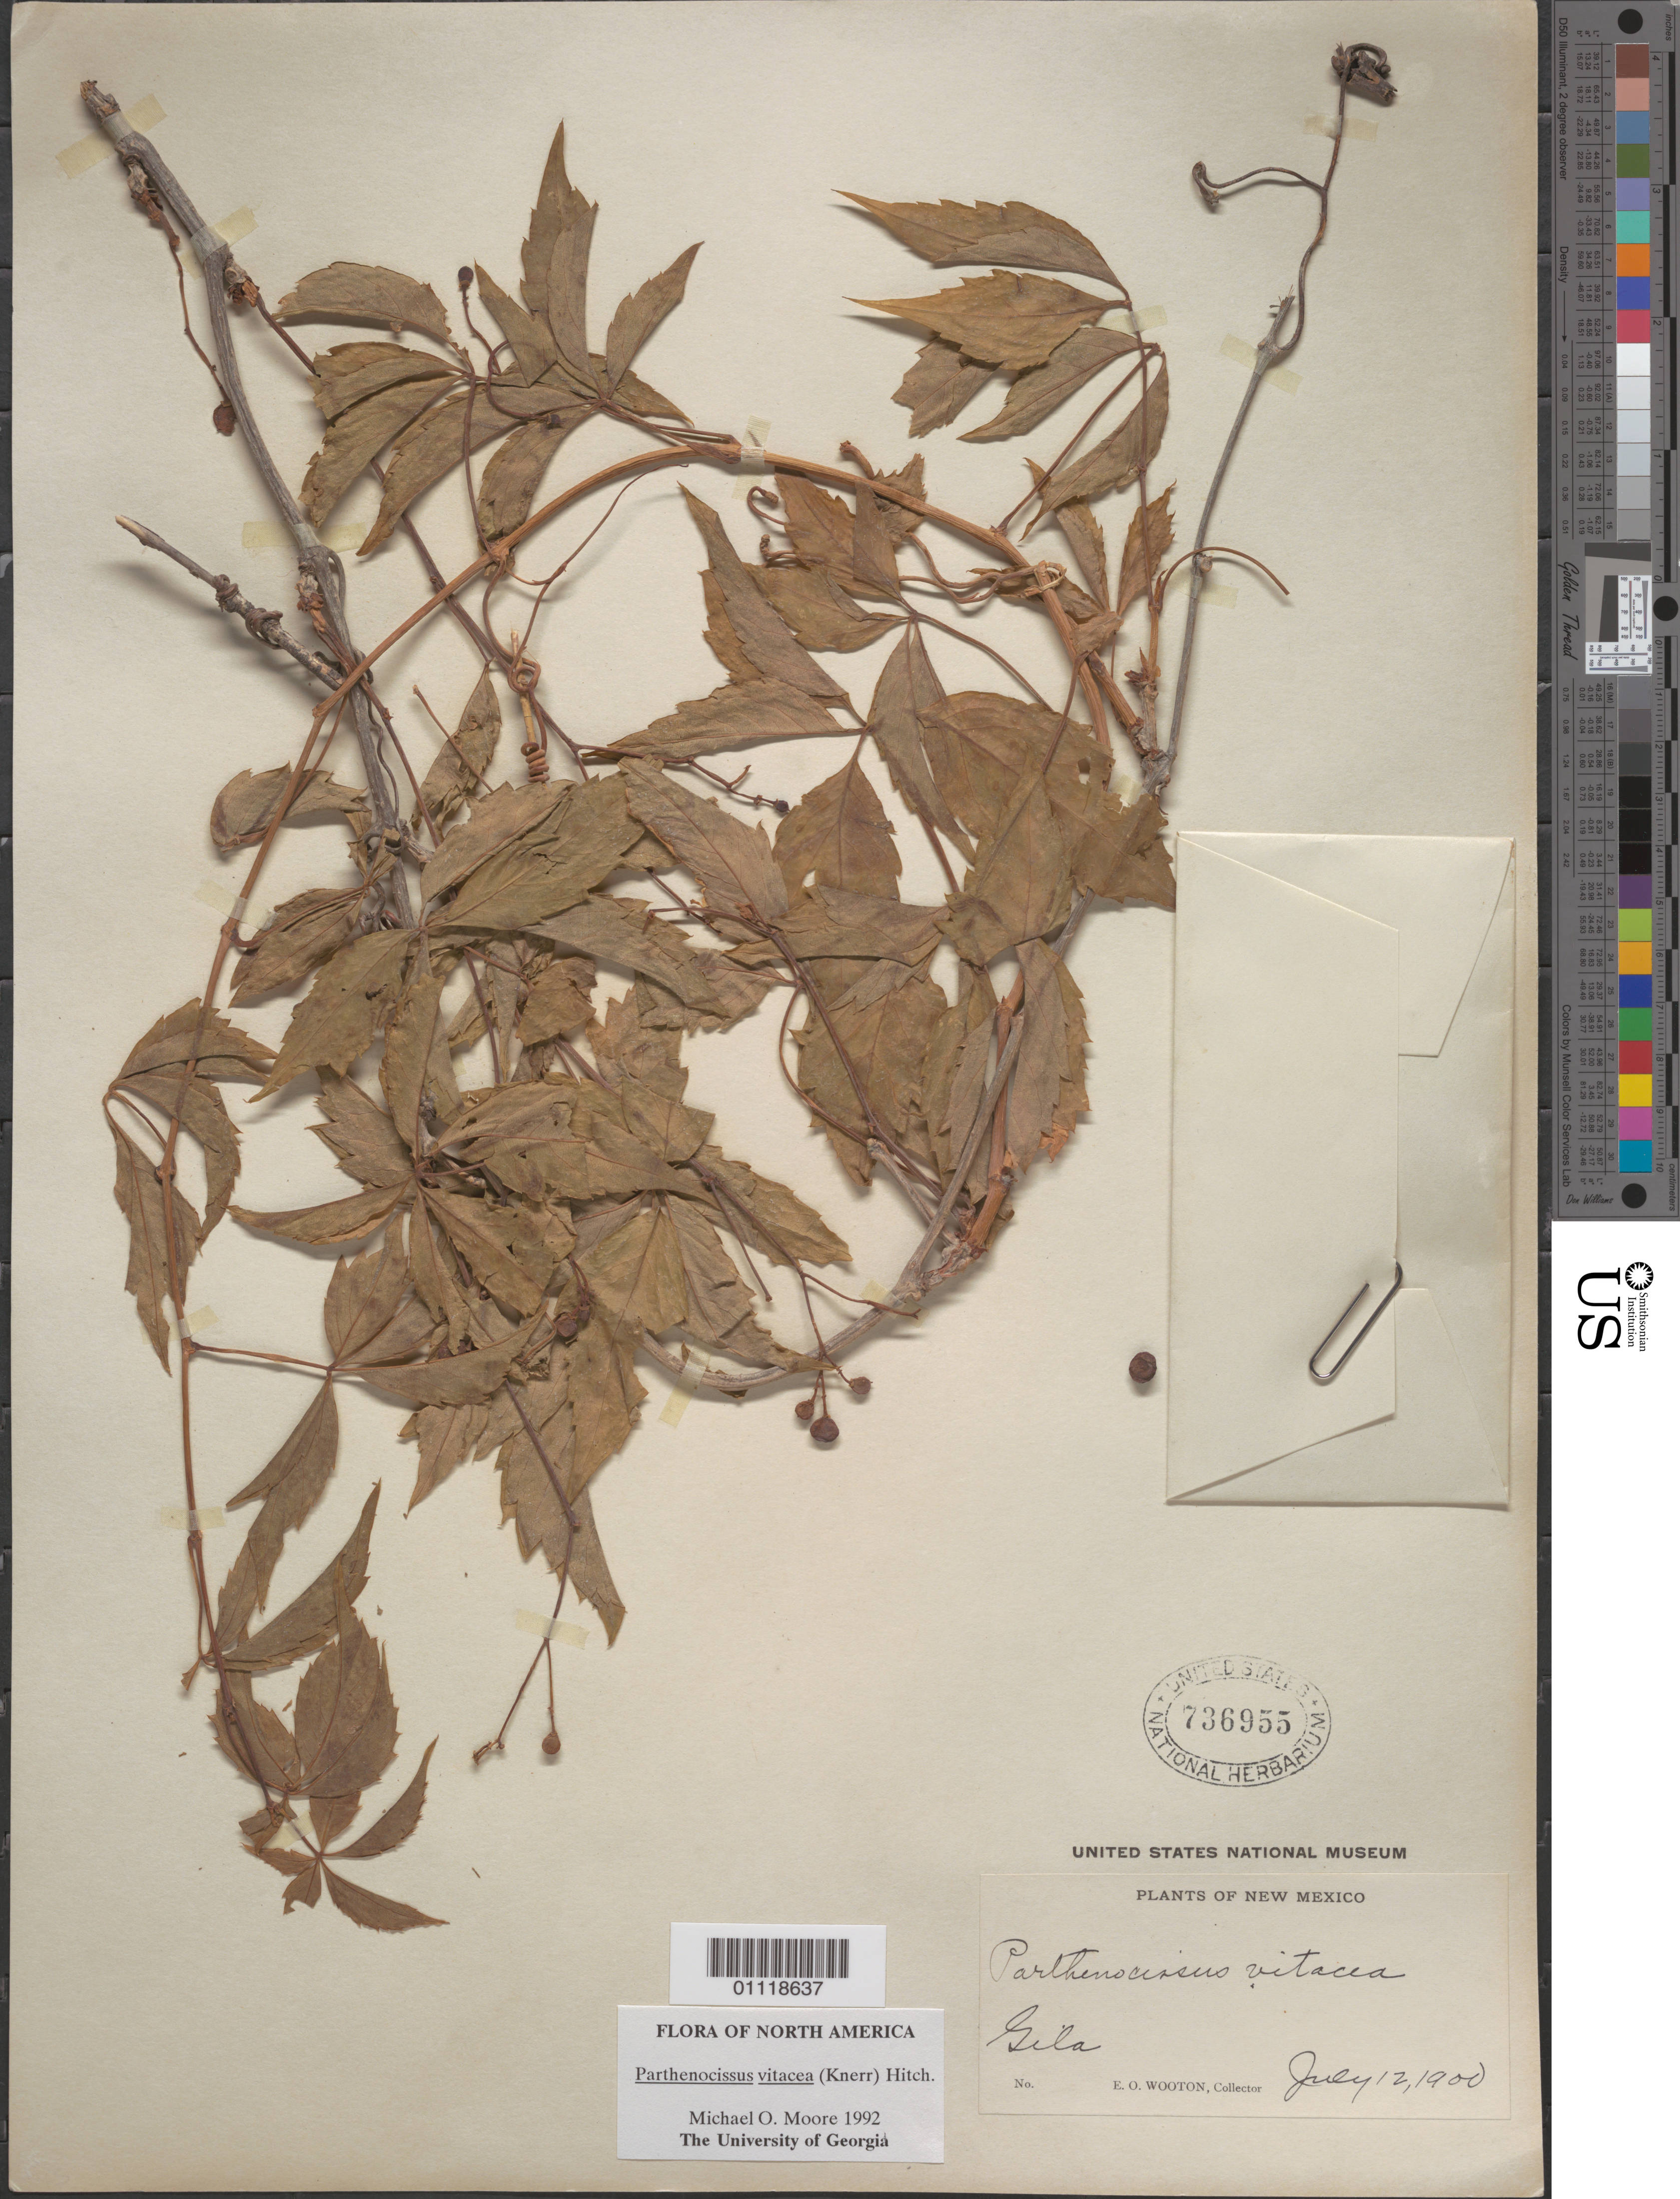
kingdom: Plantae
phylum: Tracheophyta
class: Magnoliopsida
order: Vitales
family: Vitaceae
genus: Parthenocissus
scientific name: Parthenocissus vitacea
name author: (Knerr) Hitchc.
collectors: E. O. Wooton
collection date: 1900-07-12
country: United States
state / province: New Mexico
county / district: Grant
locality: Gila.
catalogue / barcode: US 736955